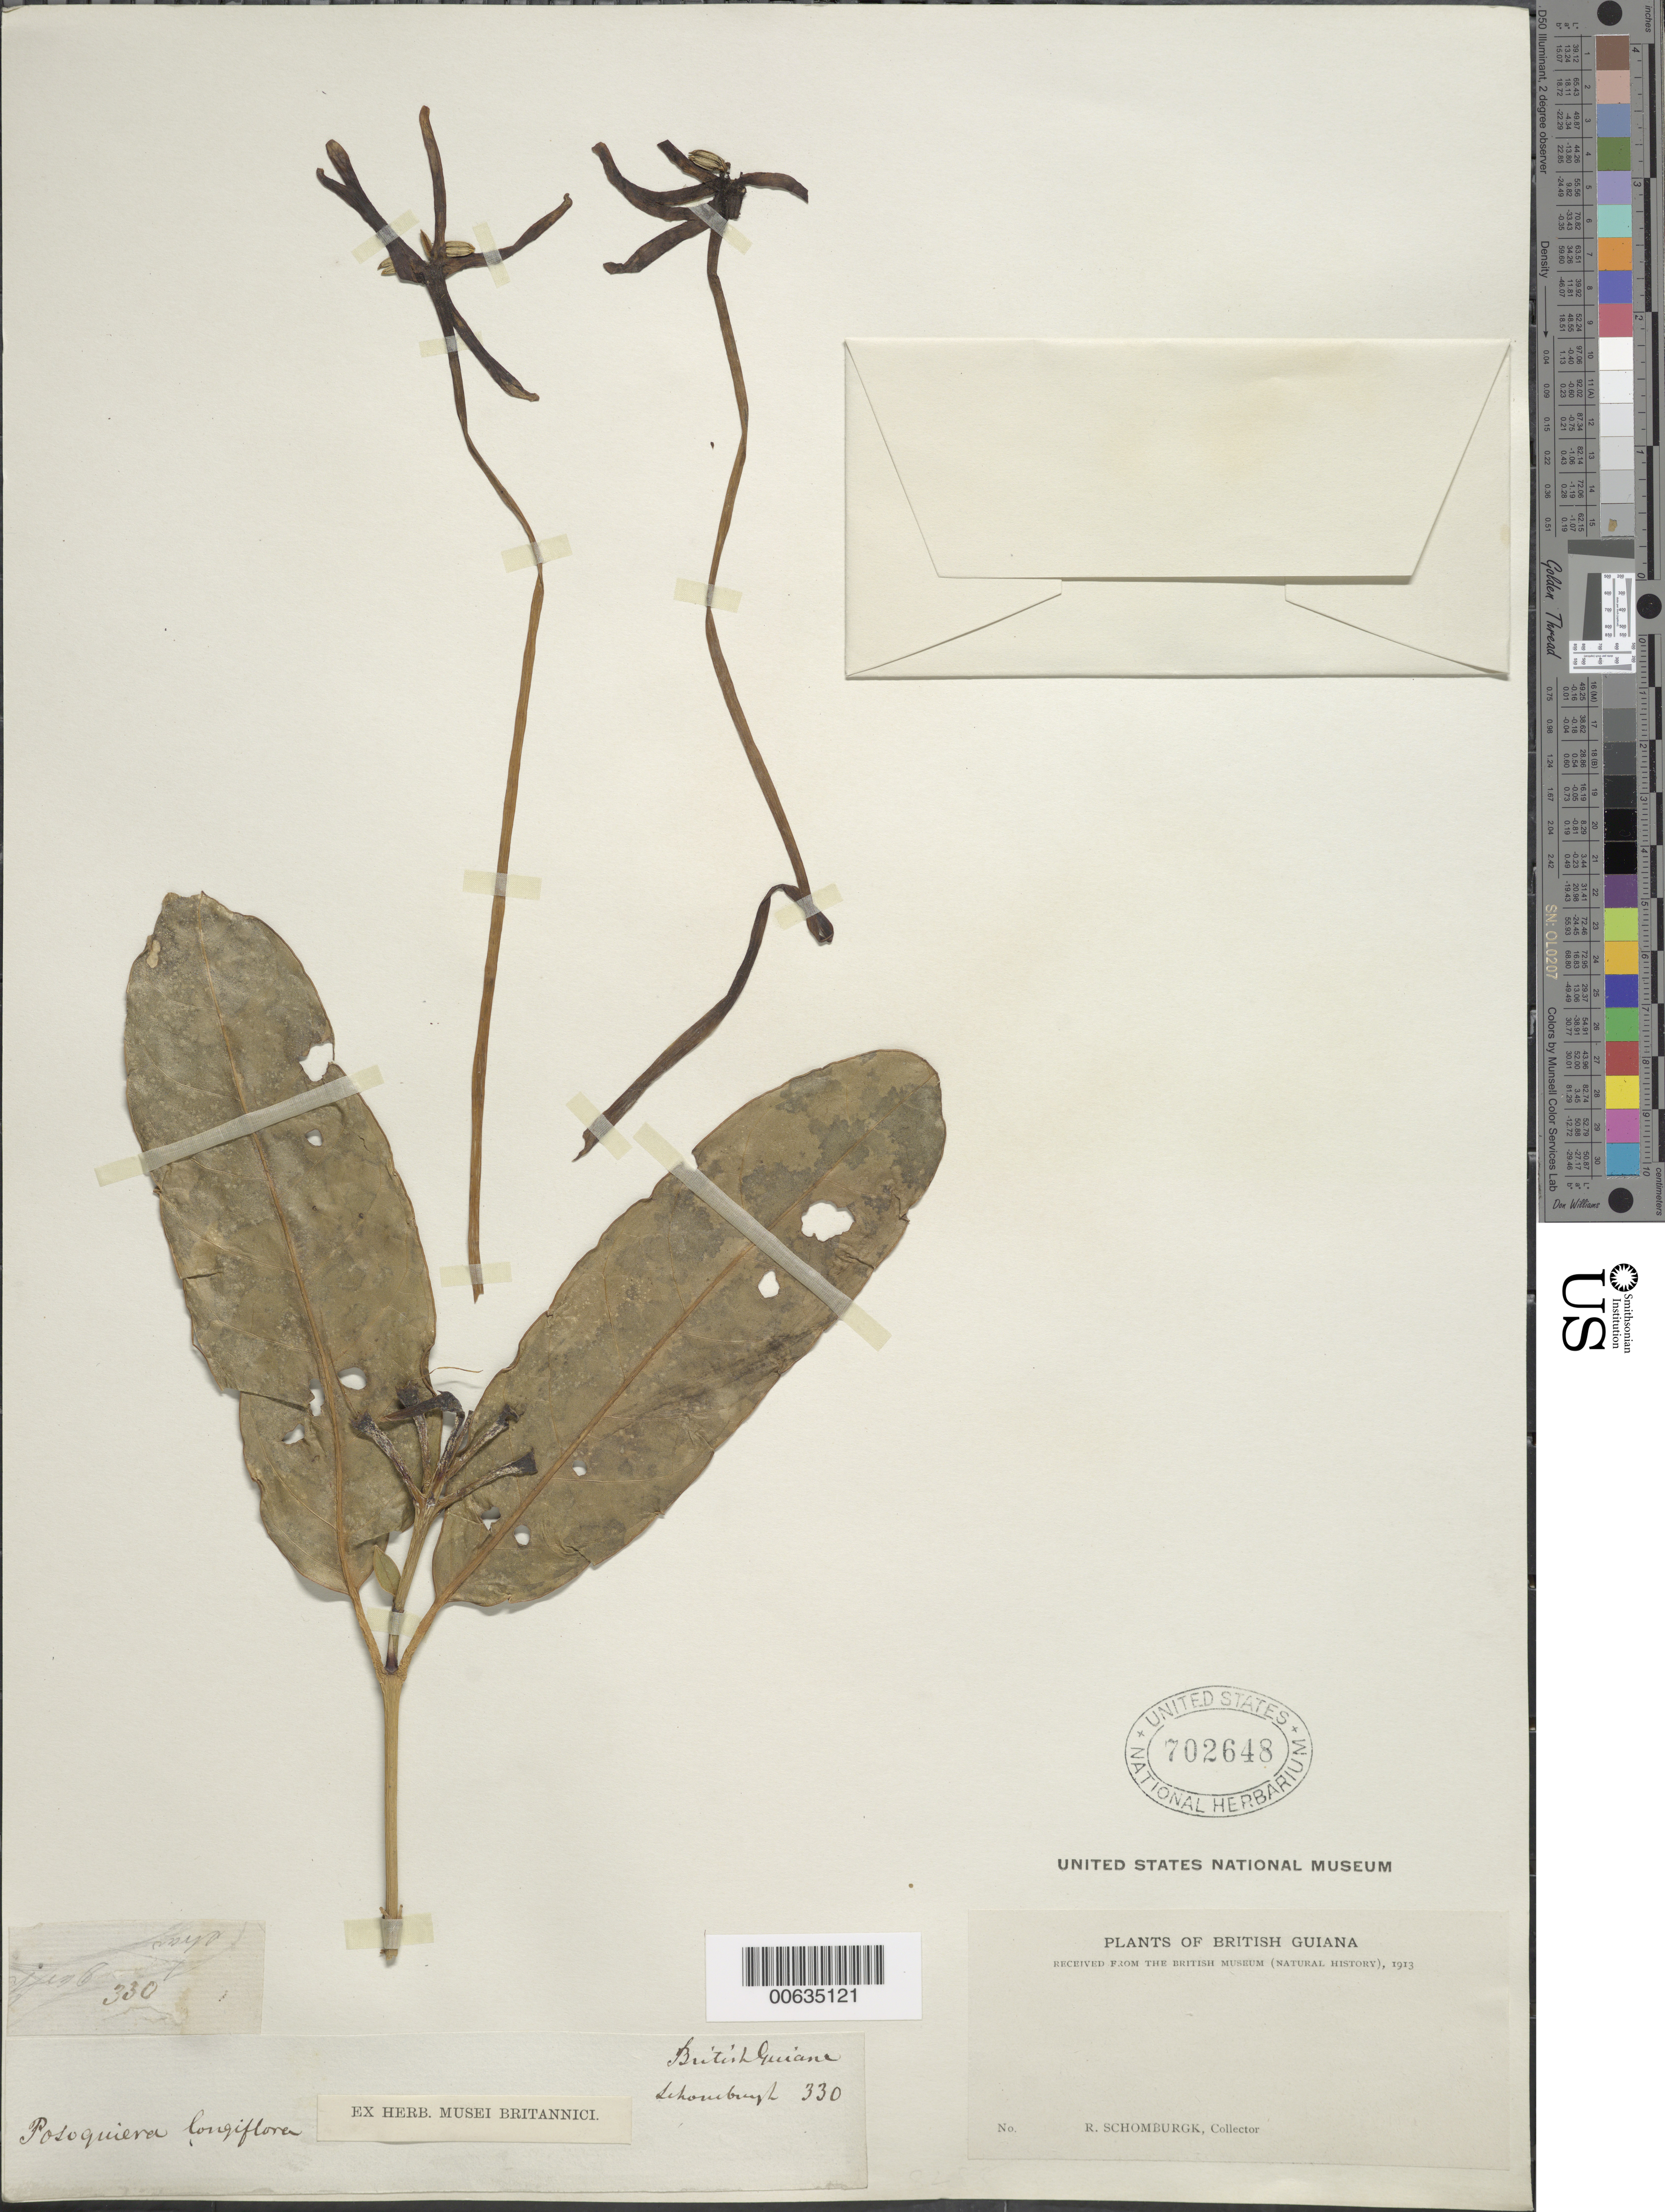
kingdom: Plantae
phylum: Tracheophyta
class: Magnoliopsida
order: Gentianales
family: Rubiaceae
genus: Posoqueria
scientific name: Posoqueria longiflora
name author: Aubl.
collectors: R. H. Schomburgk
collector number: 330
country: Guyana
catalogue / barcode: US 702648